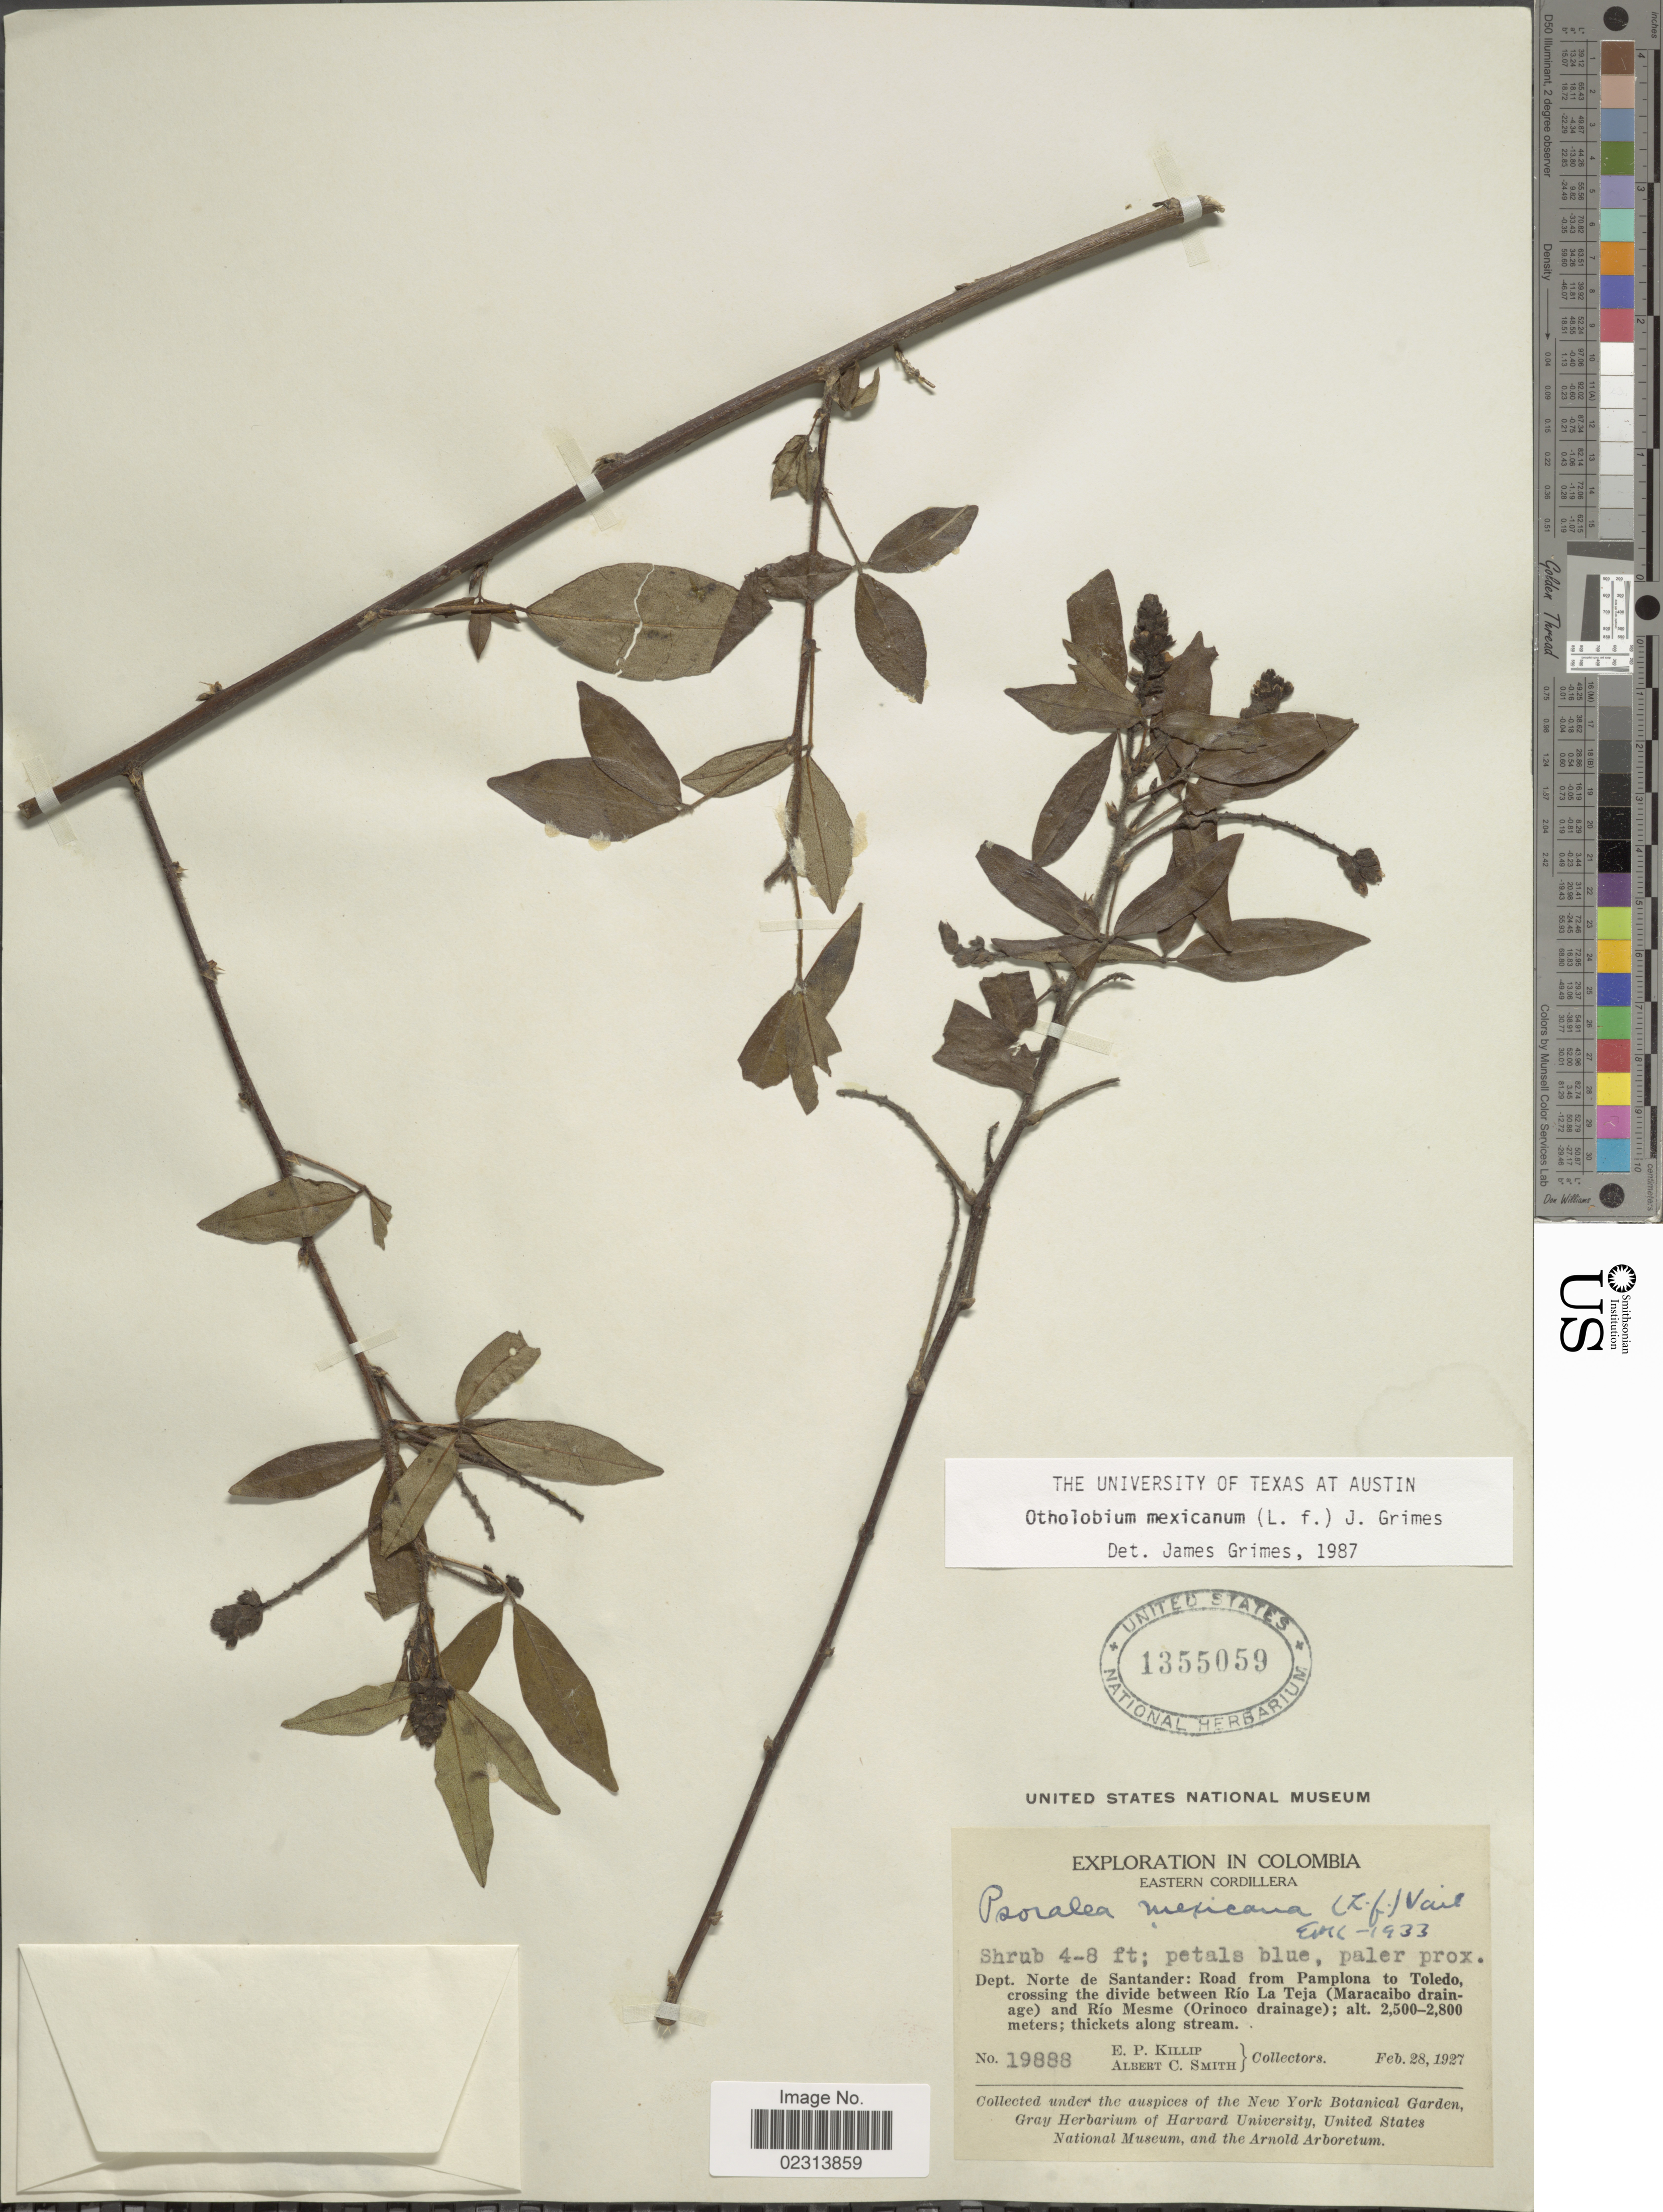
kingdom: Plantae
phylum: Tracheophyta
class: Magnoliopsida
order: Fabales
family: Fabaceae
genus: Otholobium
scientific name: Otholobium mexicanum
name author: (L. f.) J.W. Grimes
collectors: E. P. Killip & A. C. Smith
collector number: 19888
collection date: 1927-02-28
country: Colombia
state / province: Norte de Santander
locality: Eastern Cordillera, Dept. Norte de Santander: Road from Pamplona to Toledo crossing the divide between Rio la Teja (Maracaibo drainage) and Rio Mesme (Orinoco drainage)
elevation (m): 2500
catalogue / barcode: US 1355059